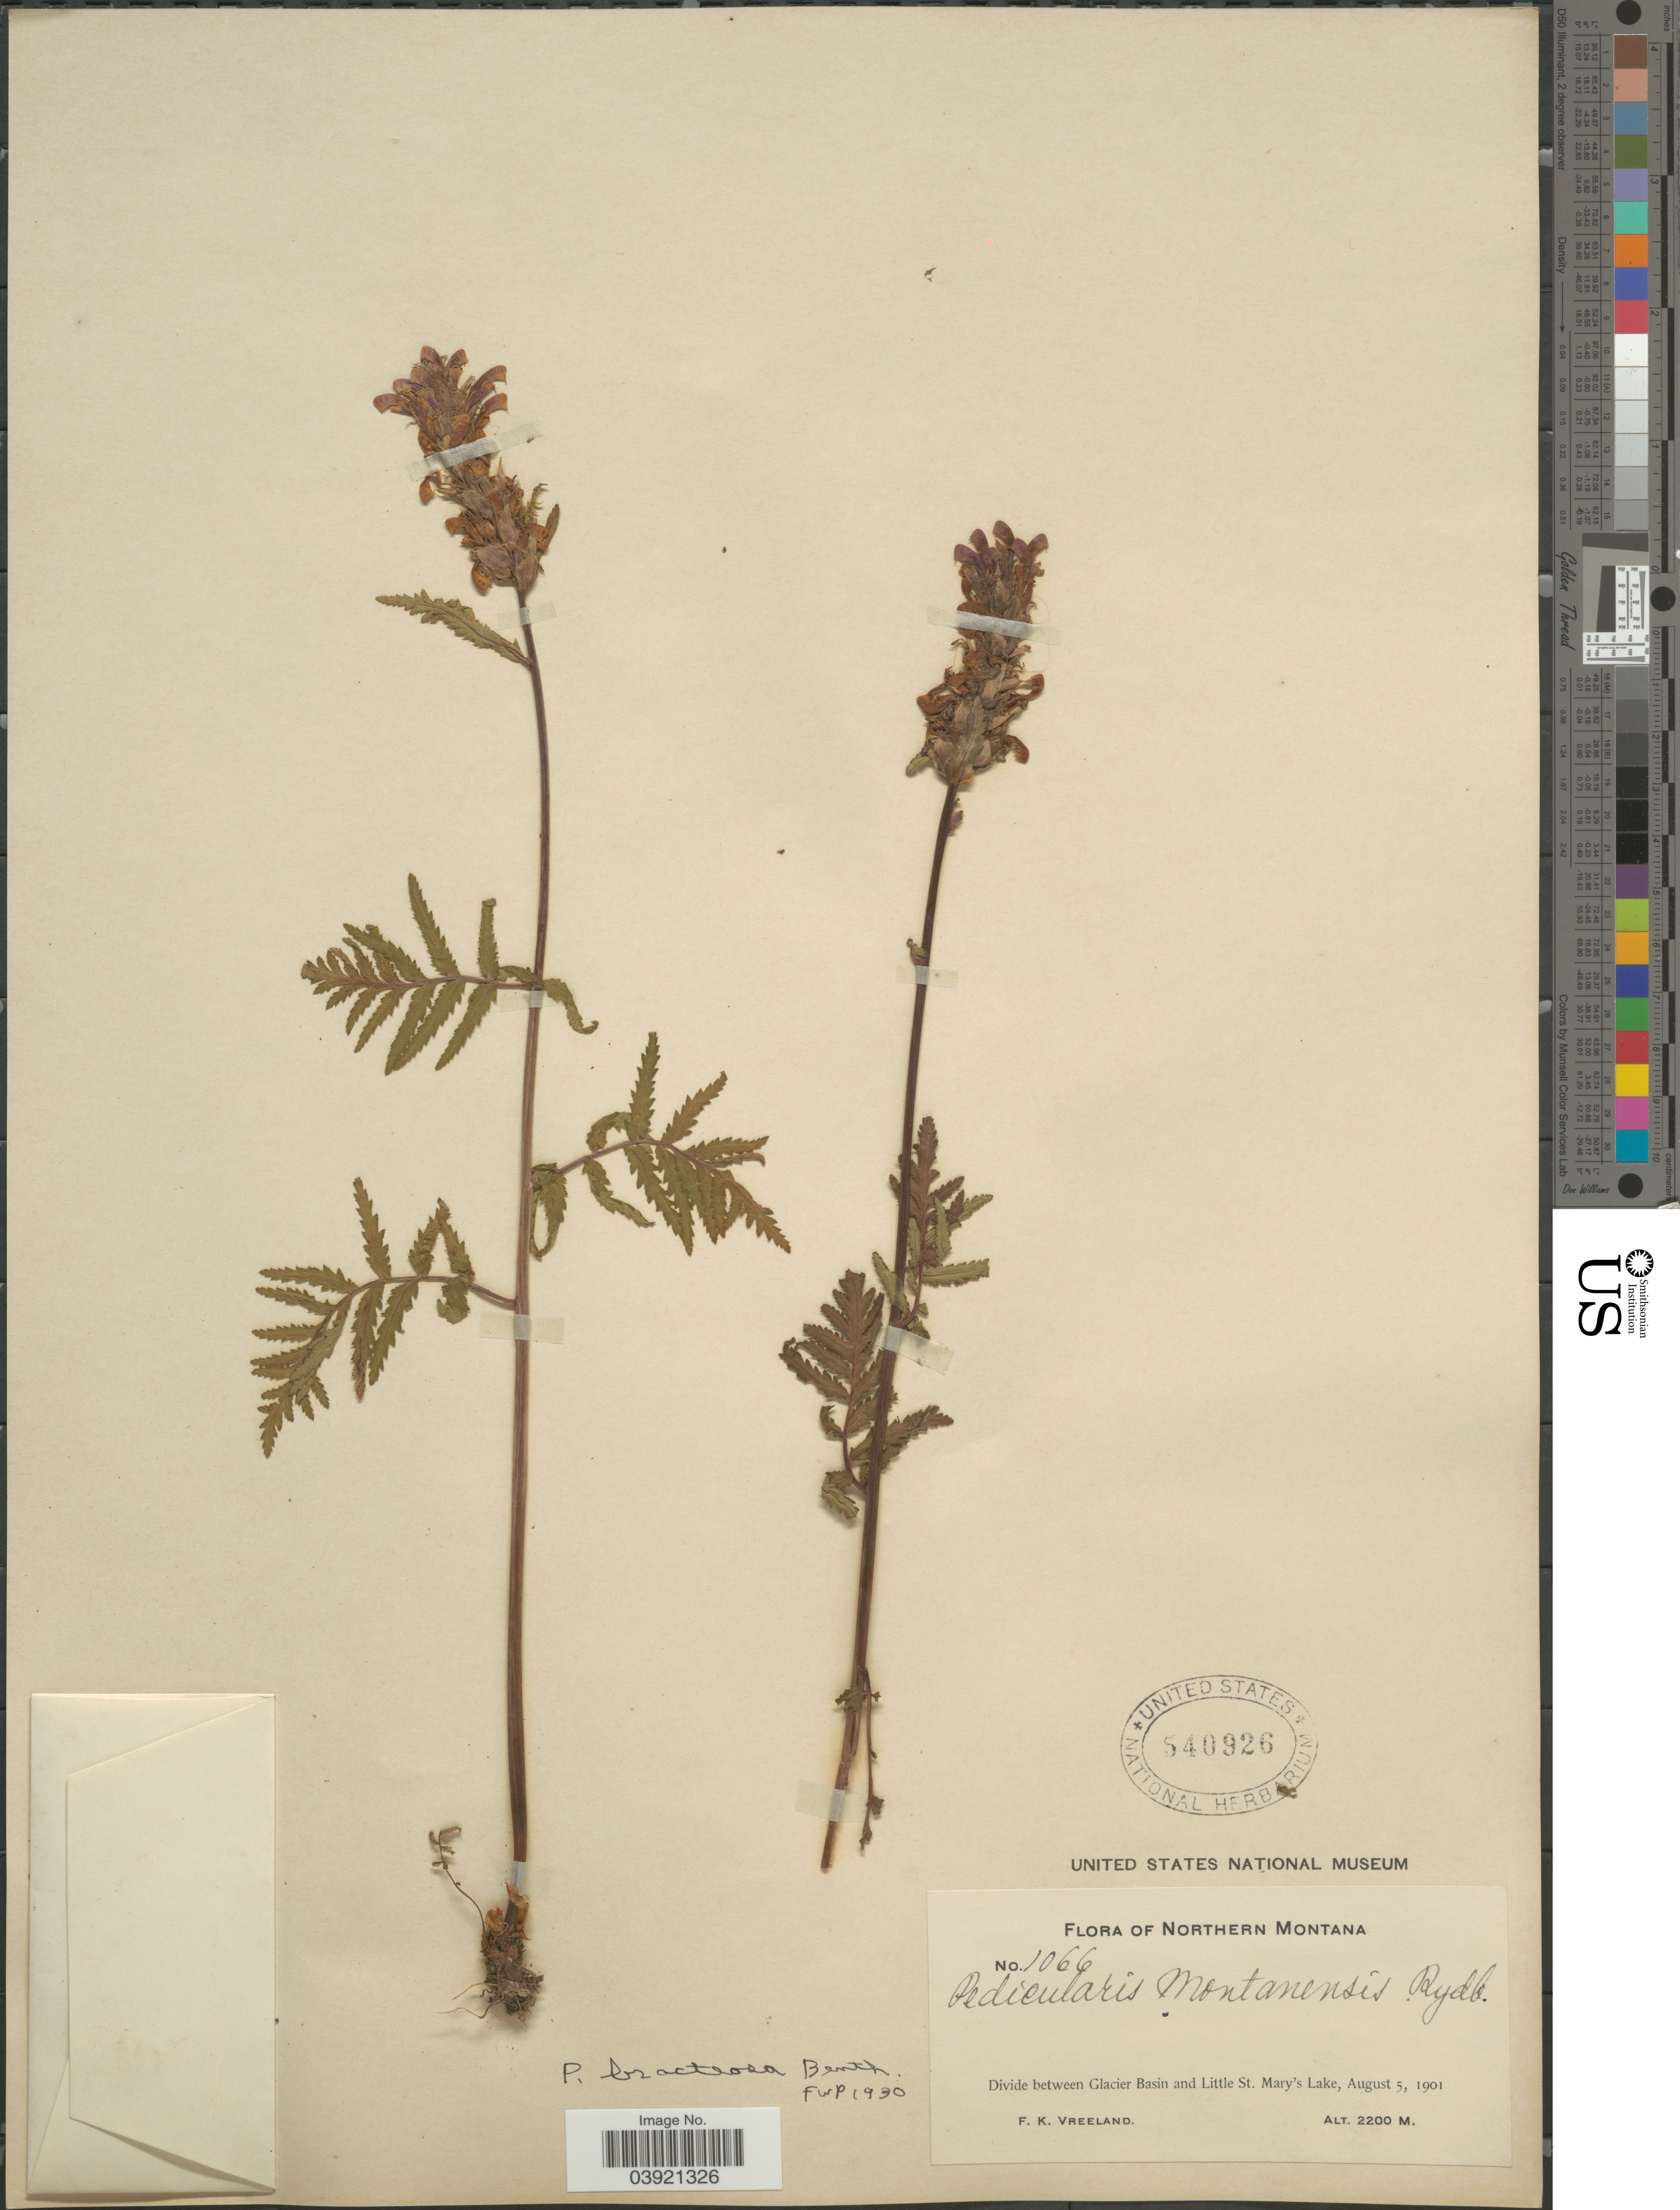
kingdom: Plantae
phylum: Tracheophyta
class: Magnoliopsida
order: Lamiales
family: Orobanchaceae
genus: Pedicularis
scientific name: Pedicularis bracteosa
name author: Benth.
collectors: F. Vreeland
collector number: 1066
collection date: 1901-08-05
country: United States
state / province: Montana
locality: Northern Montana. Divide between Glacier Basin and Little St. Mary's Lake.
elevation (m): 2200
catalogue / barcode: US 540926